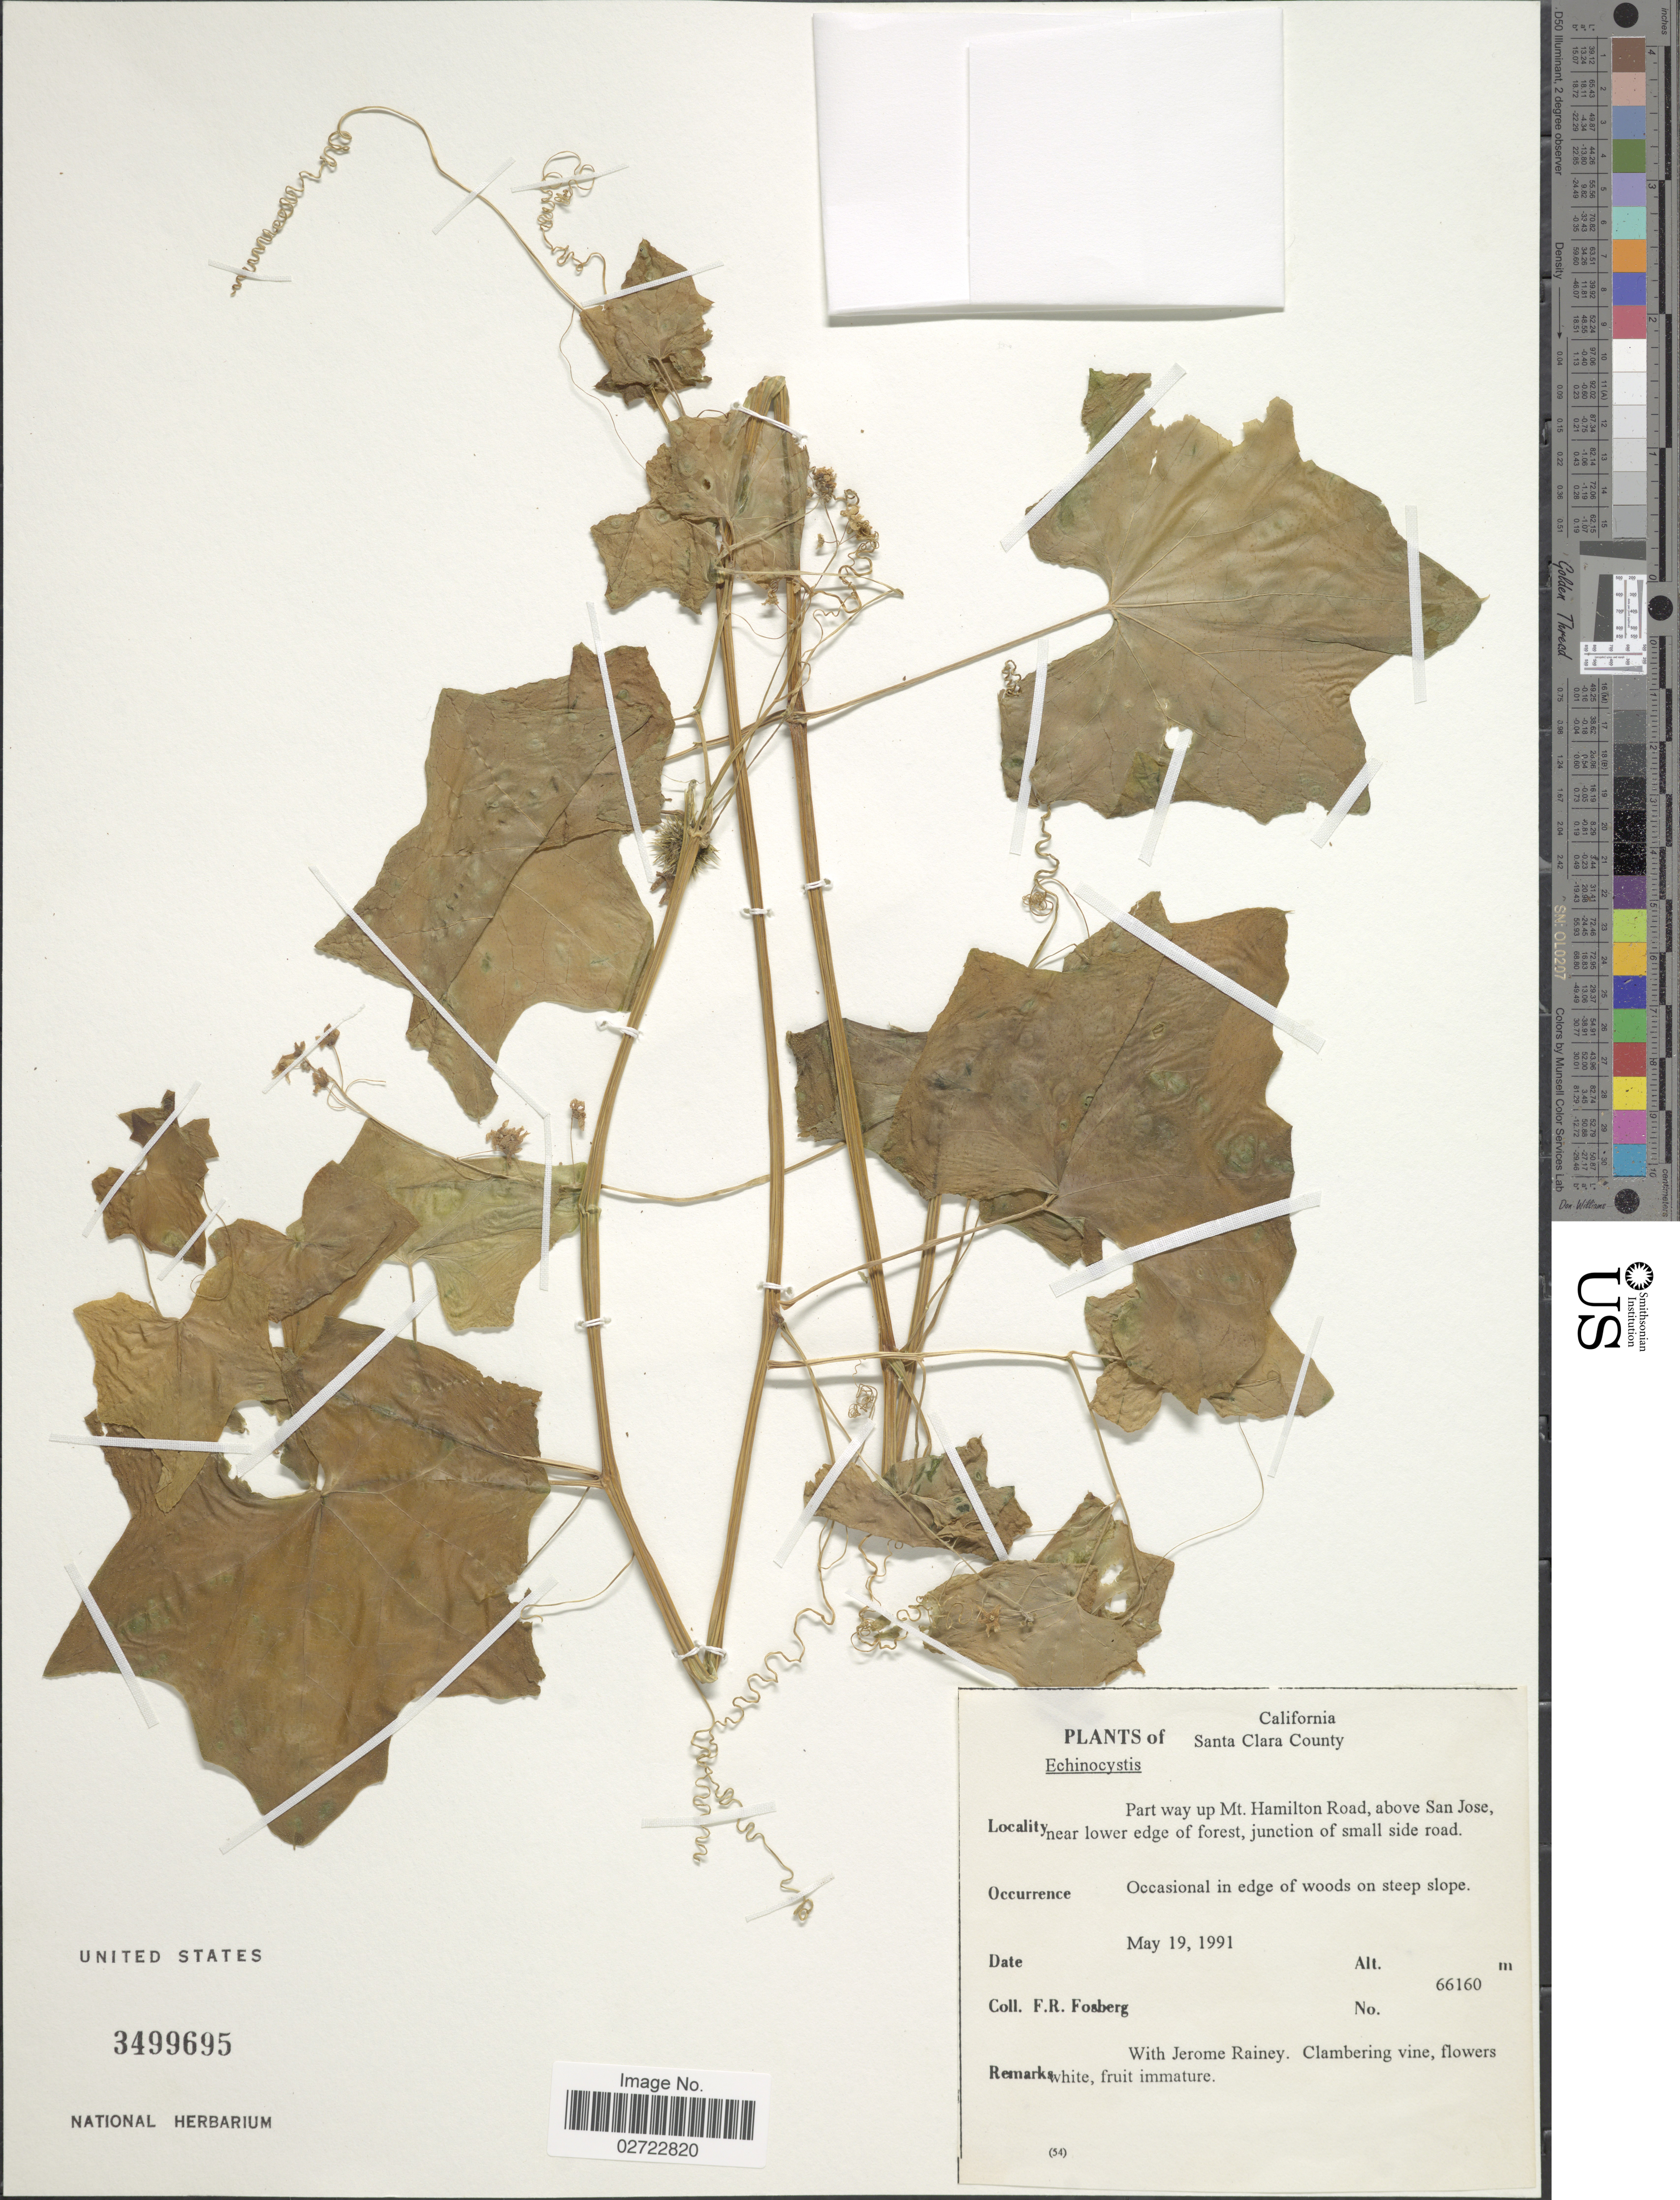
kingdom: Plantae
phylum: Tracheophyta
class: Magnoliopsida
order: Cucurbitales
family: Cucurbitaceae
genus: Echinocystis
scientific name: Echinocystis sp.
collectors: F. R. Fosberg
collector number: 66160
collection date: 1991-05-19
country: United States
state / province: California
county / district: Santa Clara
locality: Santa Clara County. Part way up Mt. Hamilton Road, above San Jose, junction of small side road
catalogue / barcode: US 3499695